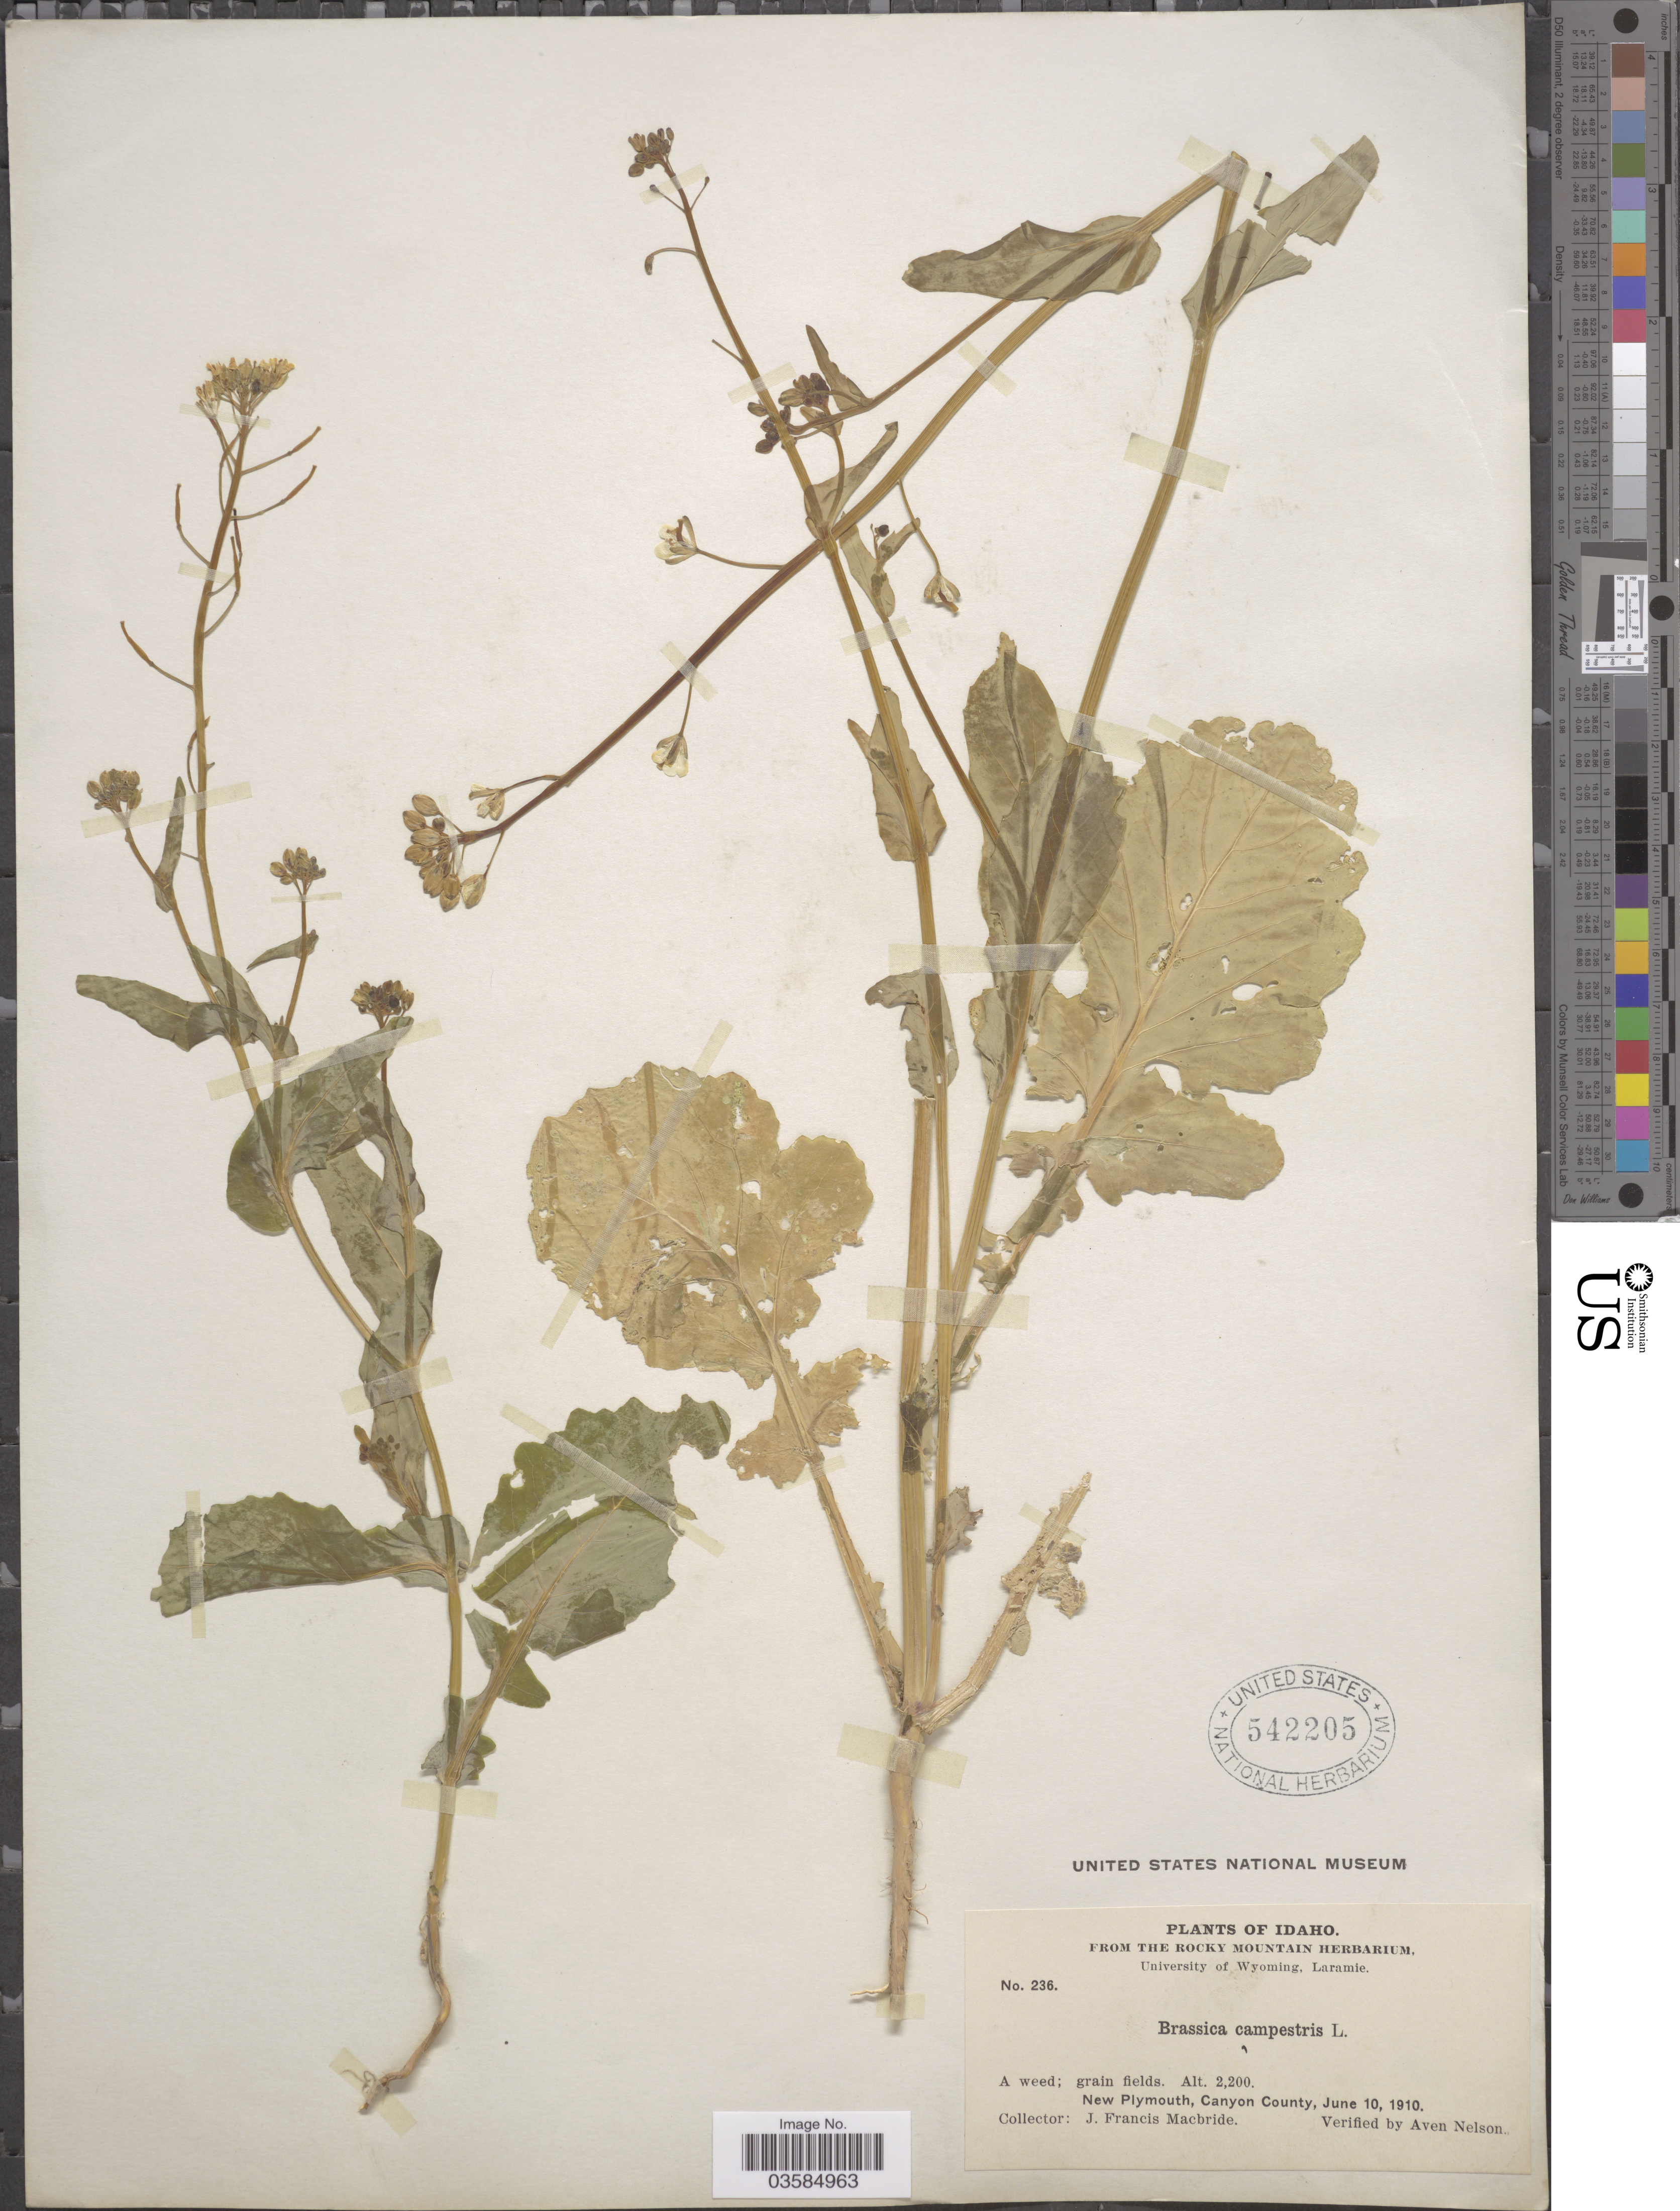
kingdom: Plantae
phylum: Tracheophyta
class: Magnoliopsida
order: Brassicales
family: Brassicaceae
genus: Brassica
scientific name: Brassica campestris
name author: L.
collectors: J. F. Macbride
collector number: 236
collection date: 1910-06-10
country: United States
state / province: Idaho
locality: New Plymouth, Canyon County.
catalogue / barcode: US 542205